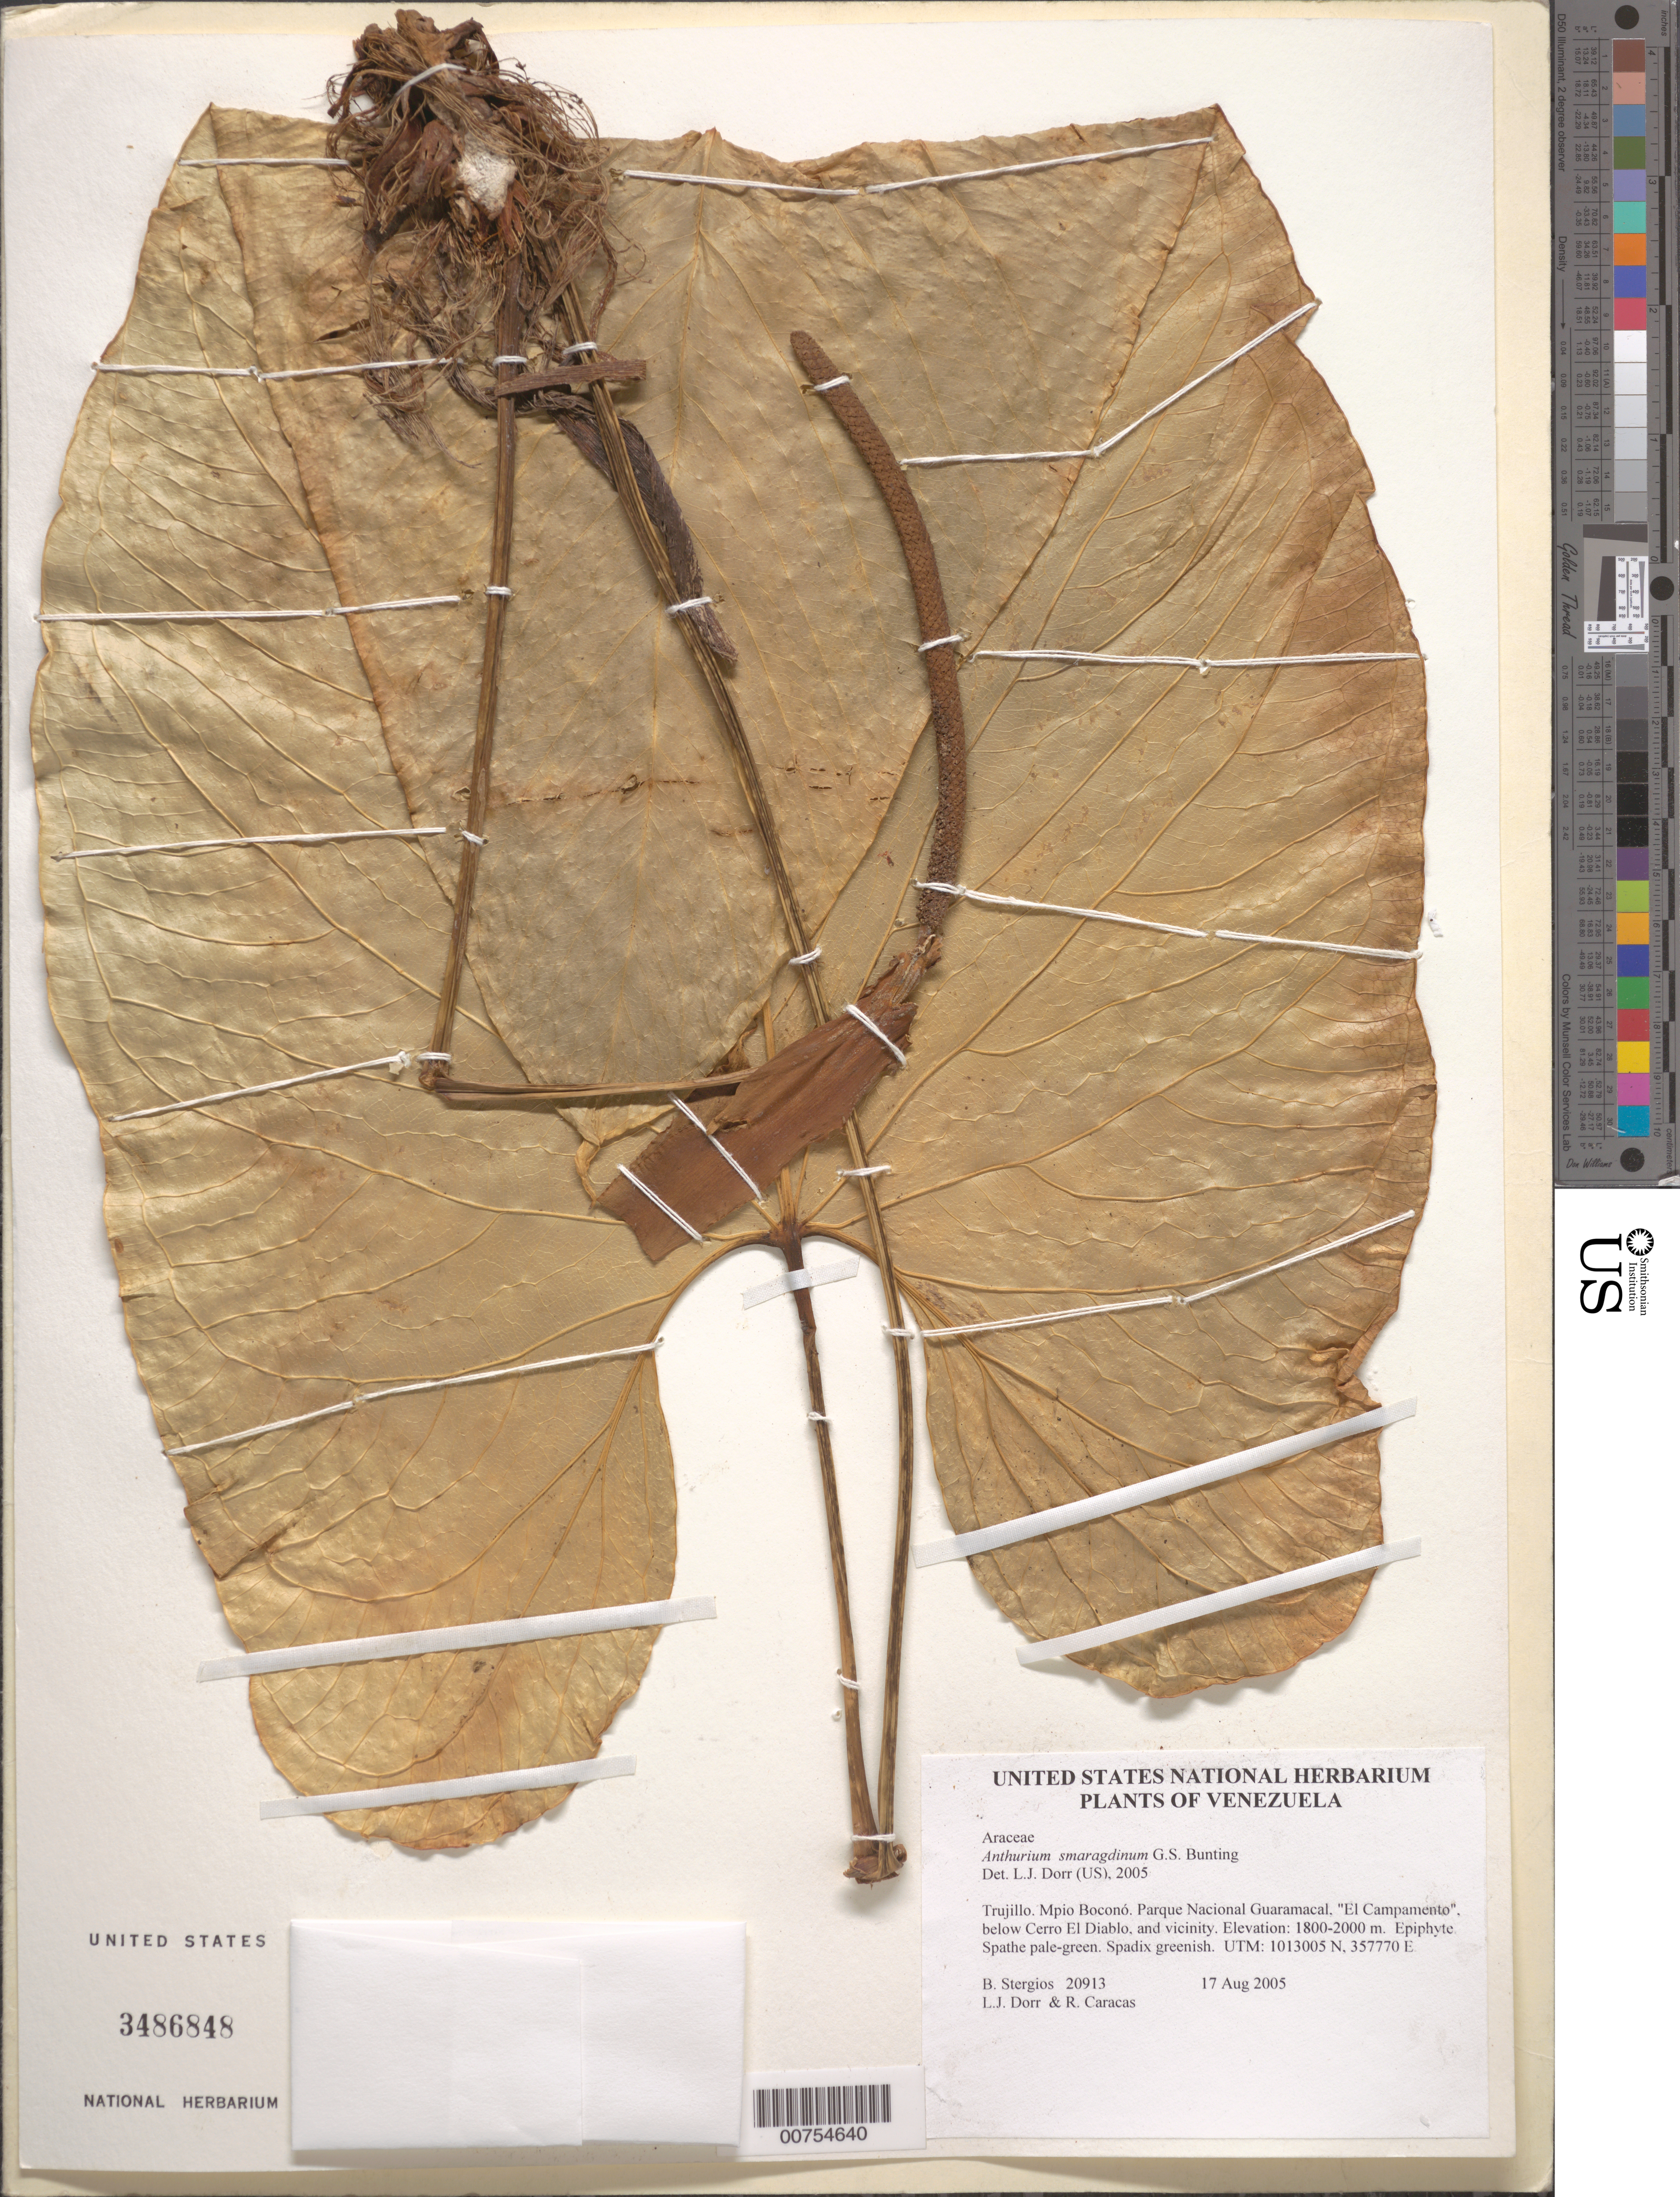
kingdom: Plantae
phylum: Tracheophyta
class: Liliopsida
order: Alismatales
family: Araceae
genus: Anthurium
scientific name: Anthurium smaragdinum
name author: G.S. Bunting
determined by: Dorr, L. J., (BOT), Smithsonian Institution - National Museum of Natural History (UNITED STATES)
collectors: B. G. Stergios, L. J. Dorr & R. Caracas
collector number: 20913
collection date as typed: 17 Aug 2005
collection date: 2005-08-17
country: Venezuela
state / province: Trujillo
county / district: Boconó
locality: Parque Nacional Guaramacal, "El Campamento", below Cerro El Diablo, and vicinity.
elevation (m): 1800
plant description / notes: MO, PORT, US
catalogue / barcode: US 3486848